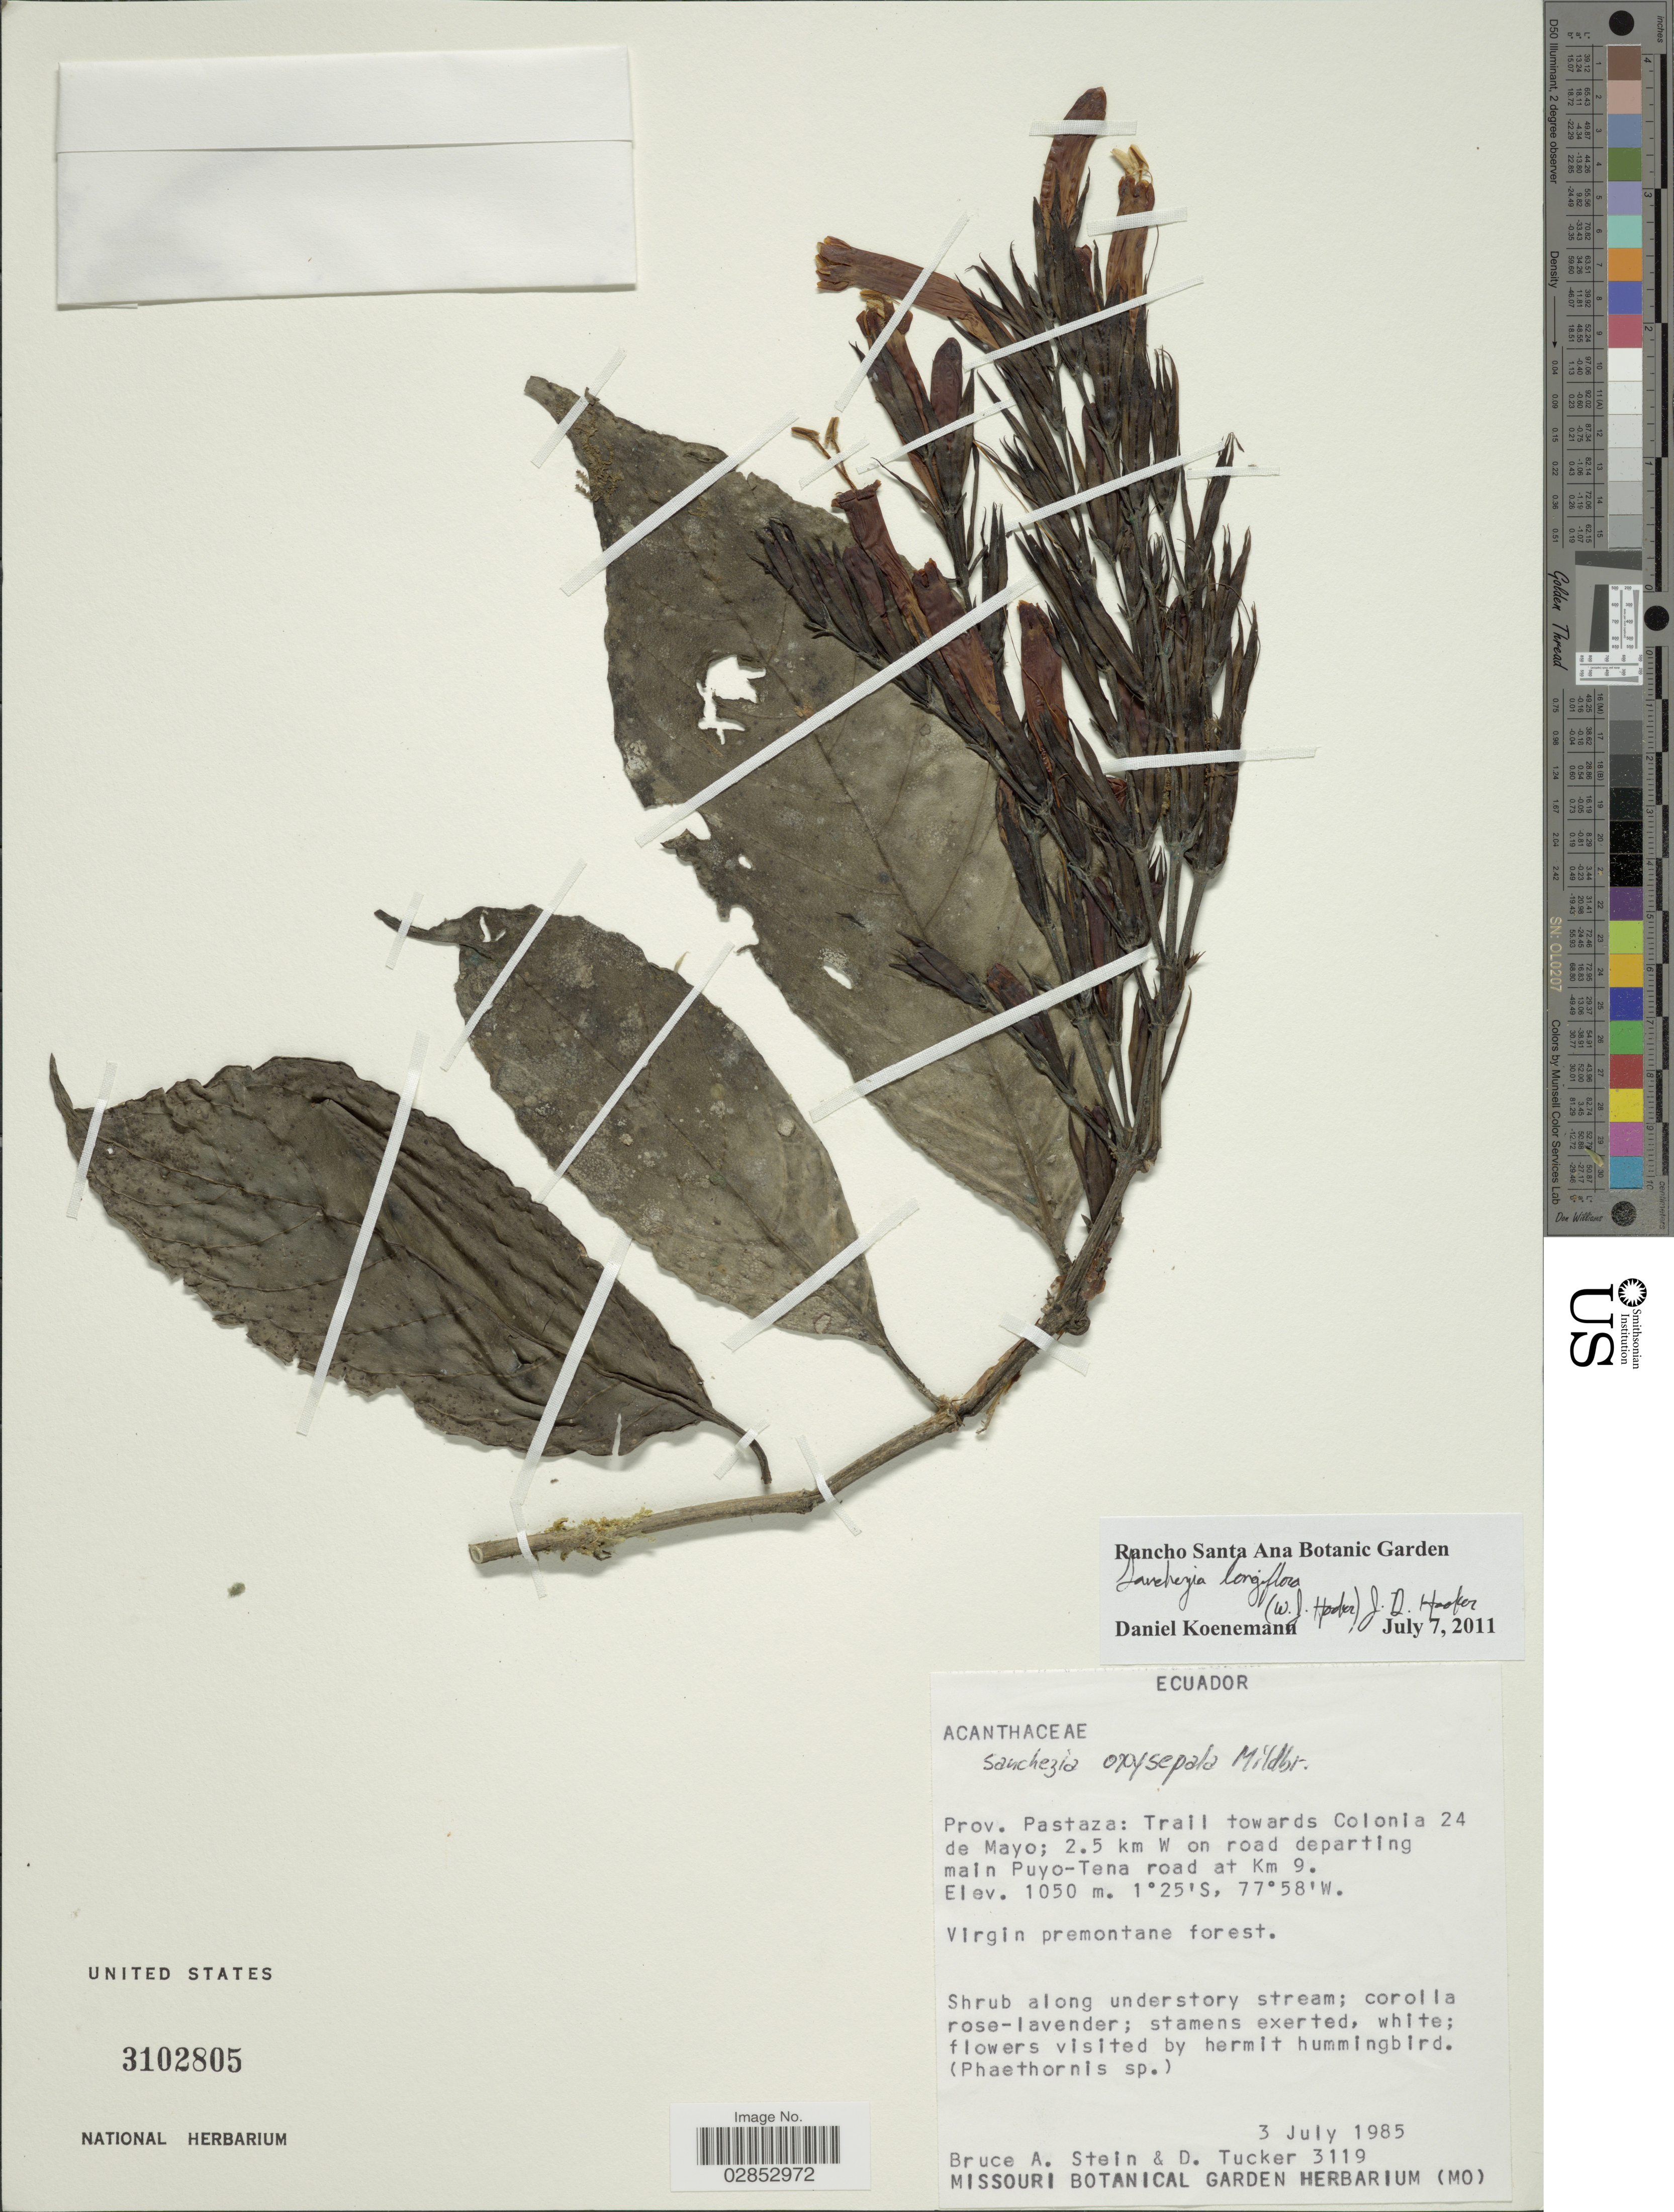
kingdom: Plantae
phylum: Tracheophyta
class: Magnoliopsida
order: Lamiales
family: Acanthaceae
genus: Sanchezia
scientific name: Sanchezia longiflora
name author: (Hook. f.) Hook. f. ex Planch.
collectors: B. A. Stein & D. Tucker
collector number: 3119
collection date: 1985-07-03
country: Ecuador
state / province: Pastaza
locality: Trail towards Colonia 24 de Mayo; 2.5 km W on road departing main Puyo-Tena road at Km 9.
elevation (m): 1050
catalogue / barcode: US 3102805